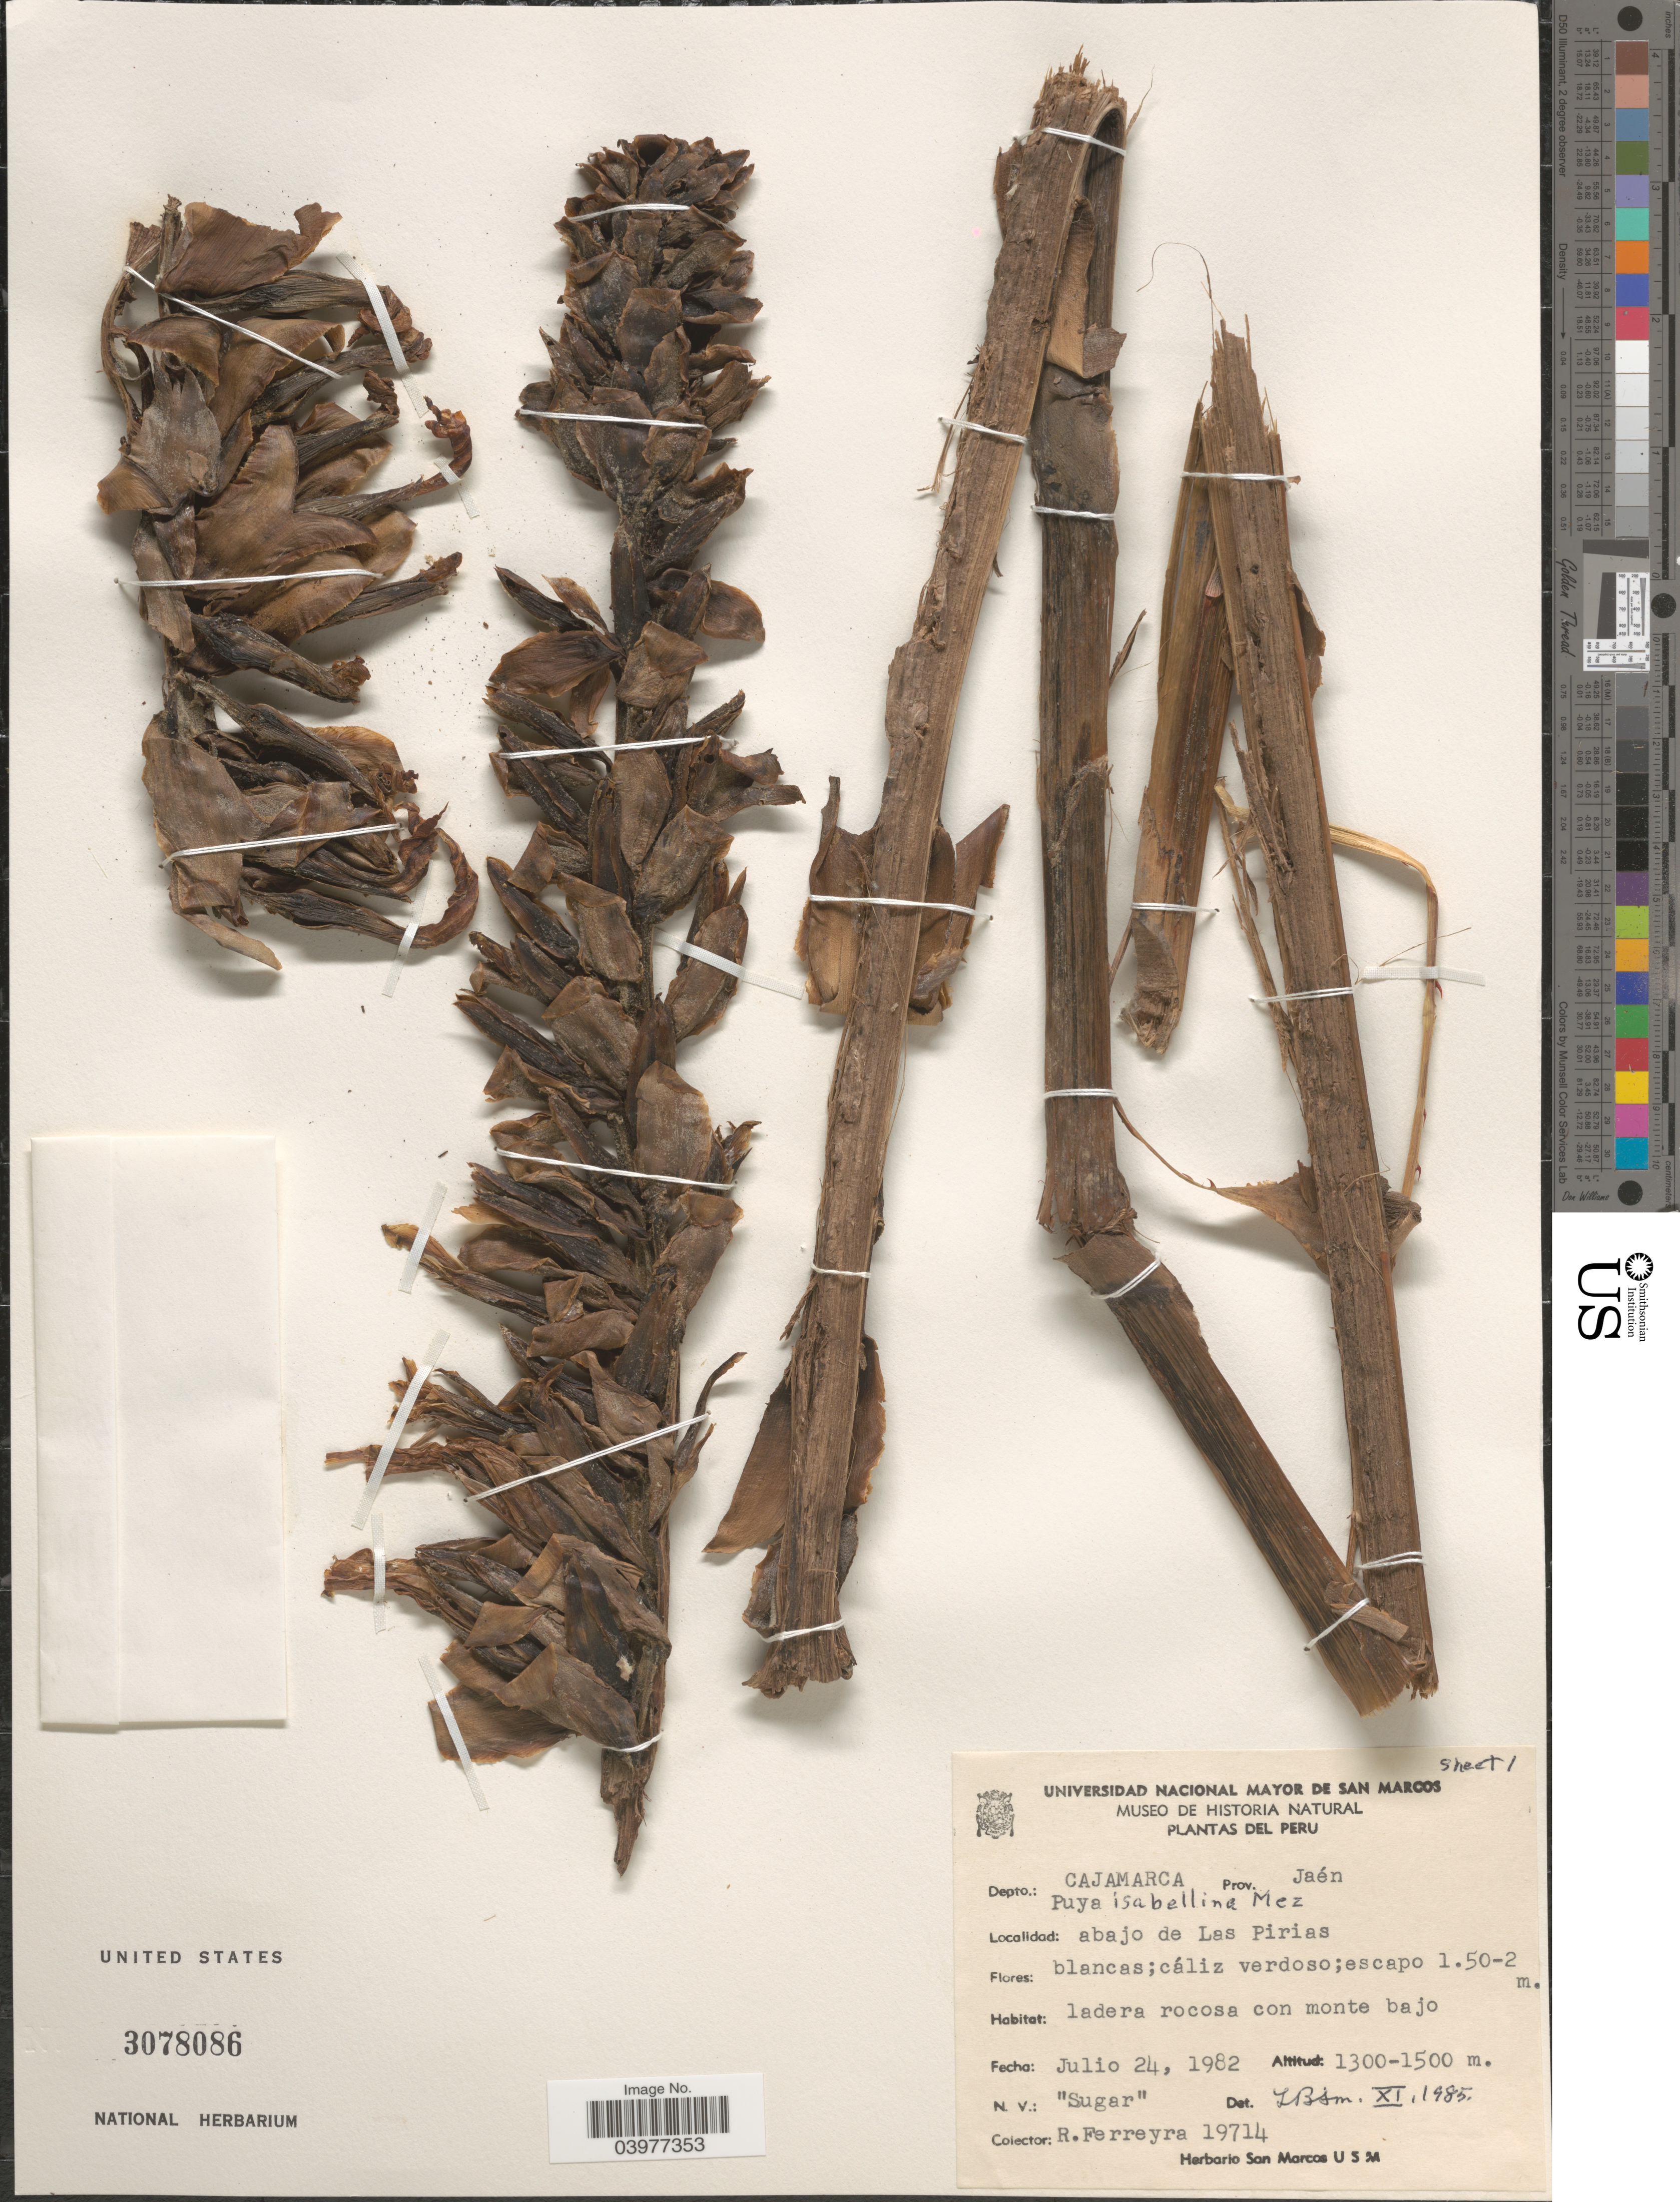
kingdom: Plantae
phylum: Tracheophyta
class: Liliopsida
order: Poales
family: Bromeliaceae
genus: Puya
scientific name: Puya isabellina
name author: Mez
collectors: R. A. Ferreyra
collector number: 19714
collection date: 1982-07-24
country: Peru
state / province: Cajamarca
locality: Depto.: Cajamarca. Prov. Jaén. Abajo de Las Pirias.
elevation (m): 1300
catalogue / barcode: US 3078086